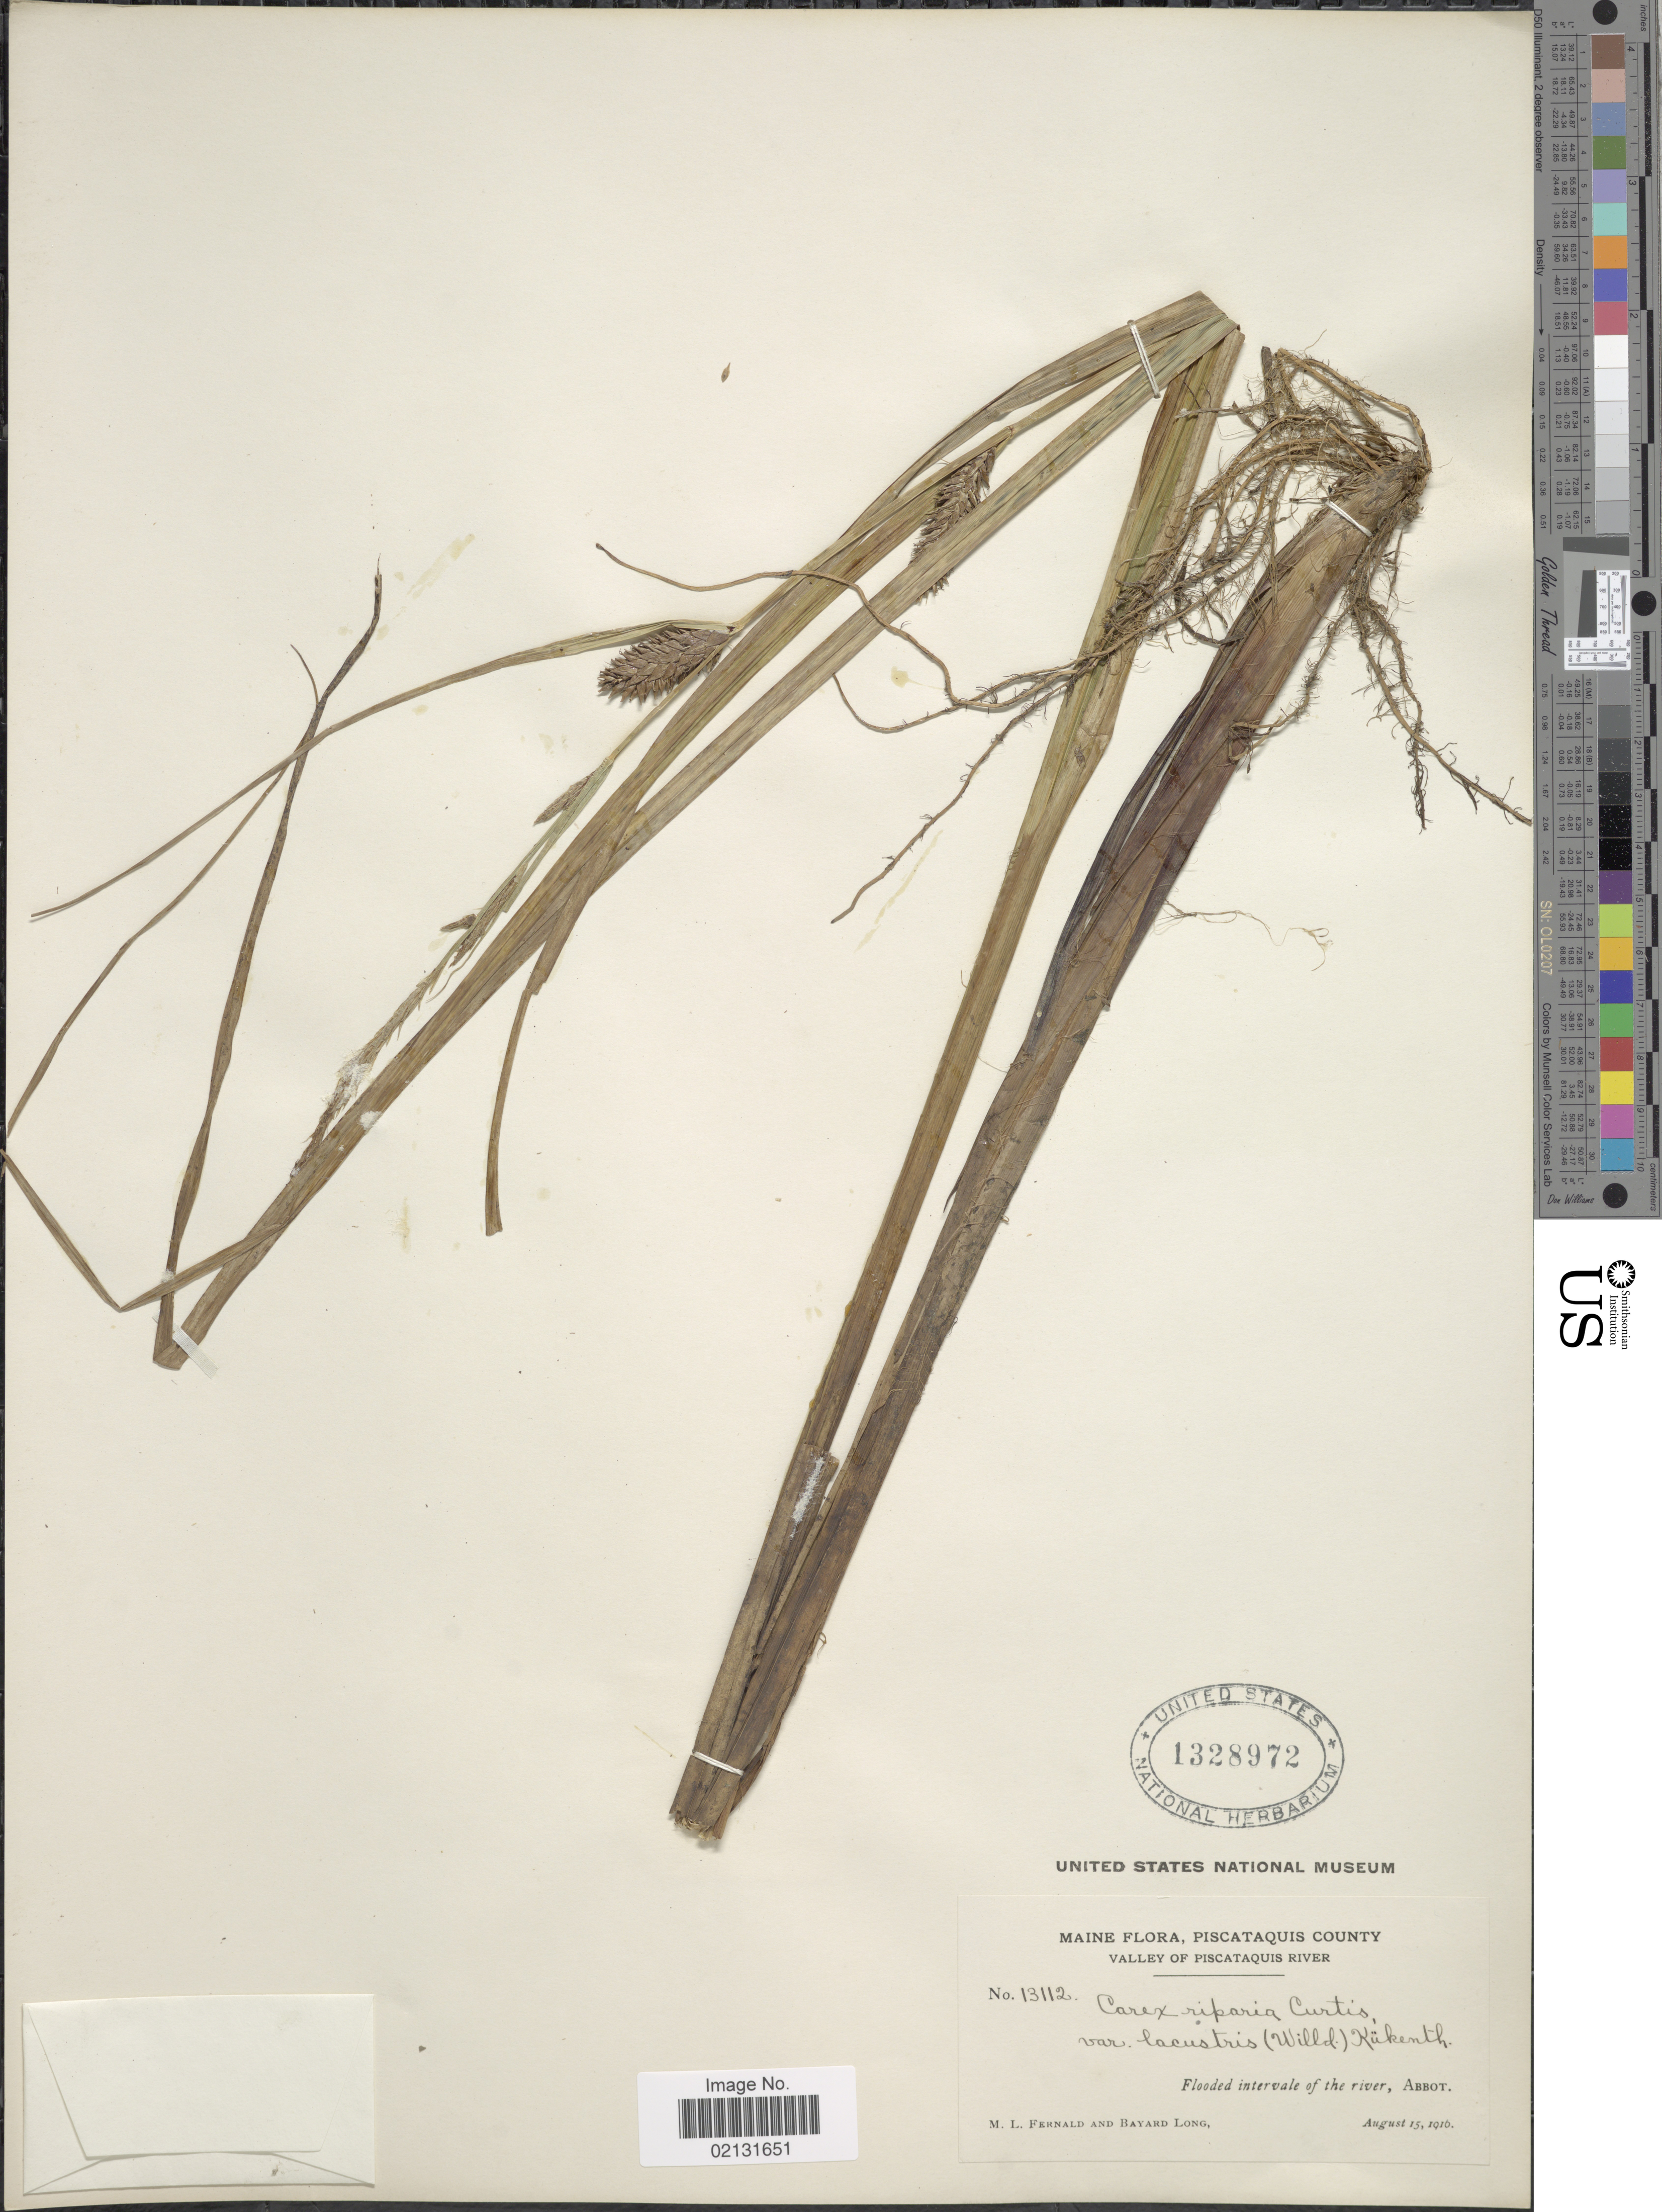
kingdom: Plantae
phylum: Tracheophyta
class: Liliopsida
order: Poales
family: Cyperaceae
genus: Carex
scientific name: Carex riparia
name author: Curtis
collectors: M. L. Fernald & B. Long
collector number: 13112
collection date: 1916-08-15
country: United States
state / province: Maine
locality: Pisataquis County, Valley of Piscataquis River, flooded intervale of the river, Abbot.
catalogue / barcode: US 1328972